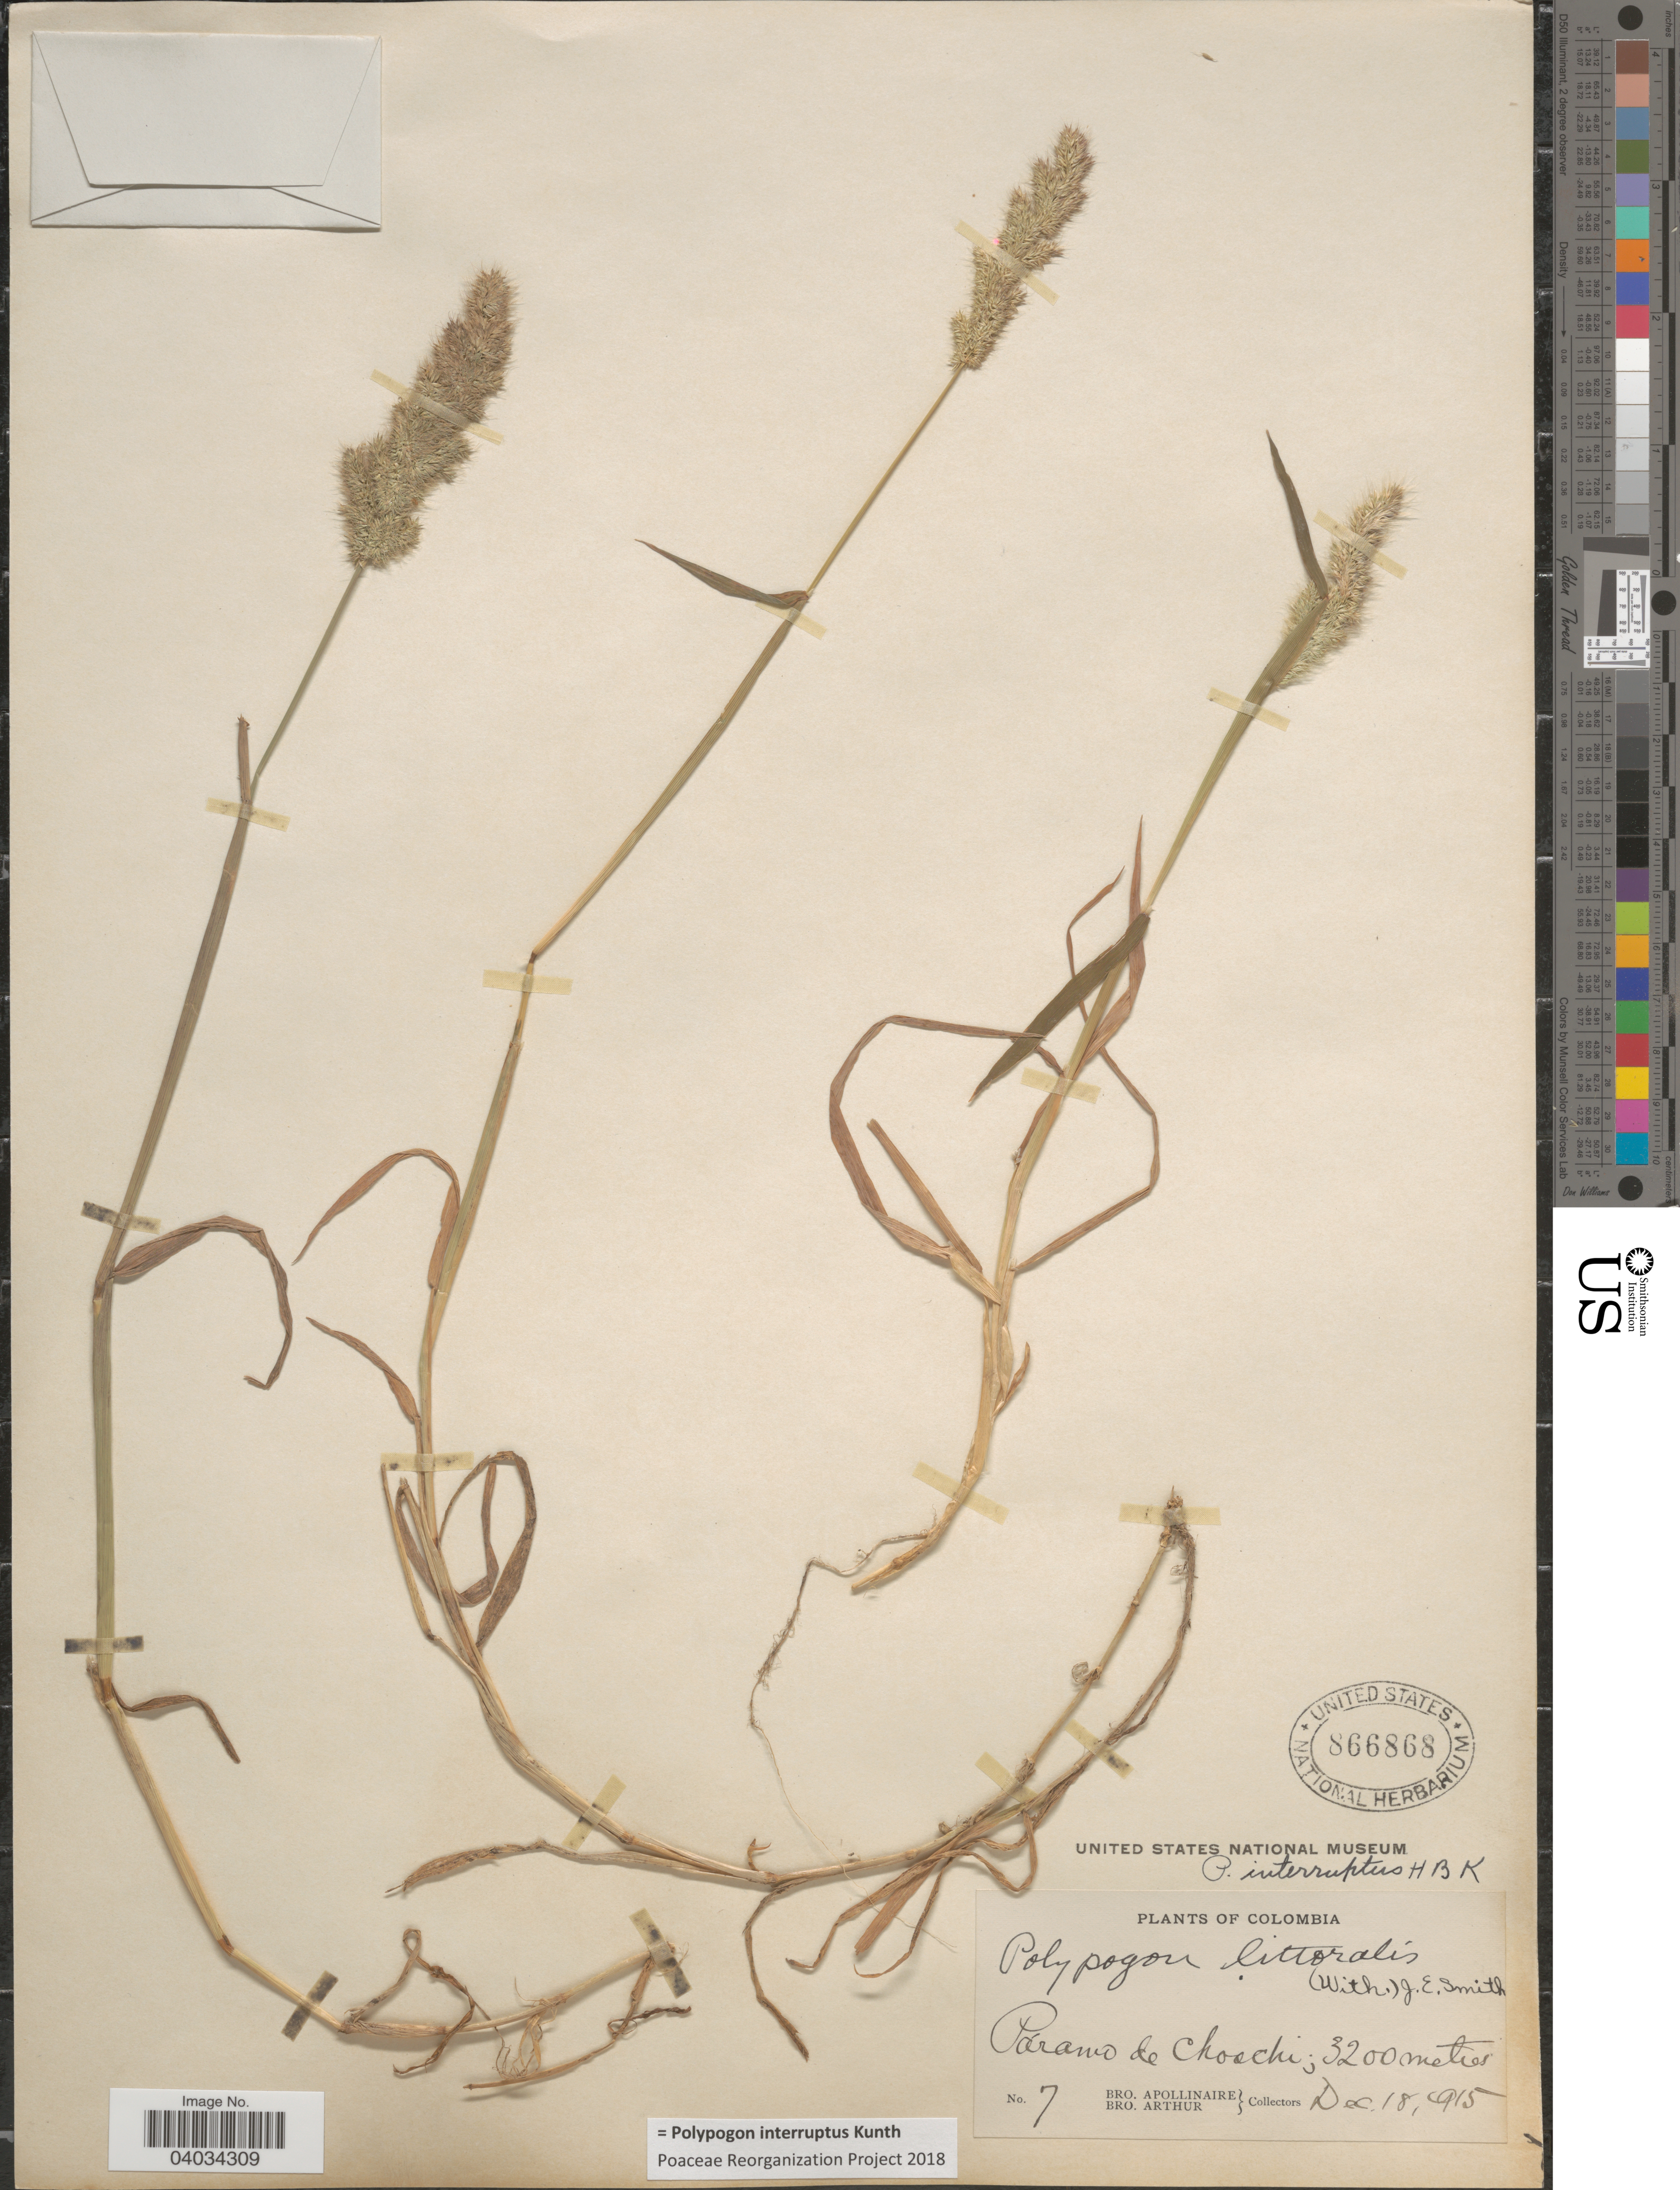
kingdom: Plantae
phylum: Tracheophyta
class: Liliopsida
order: Poales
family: Poaceae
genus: Polypogon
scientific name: Polypogon interruptus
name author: Kunth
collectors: Bro. Apollinaire & Bro. Arthur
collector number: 7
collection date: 1915-12-18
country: Colombia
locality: Páramo de Choachi.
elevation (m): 3200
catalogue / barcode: US 866868